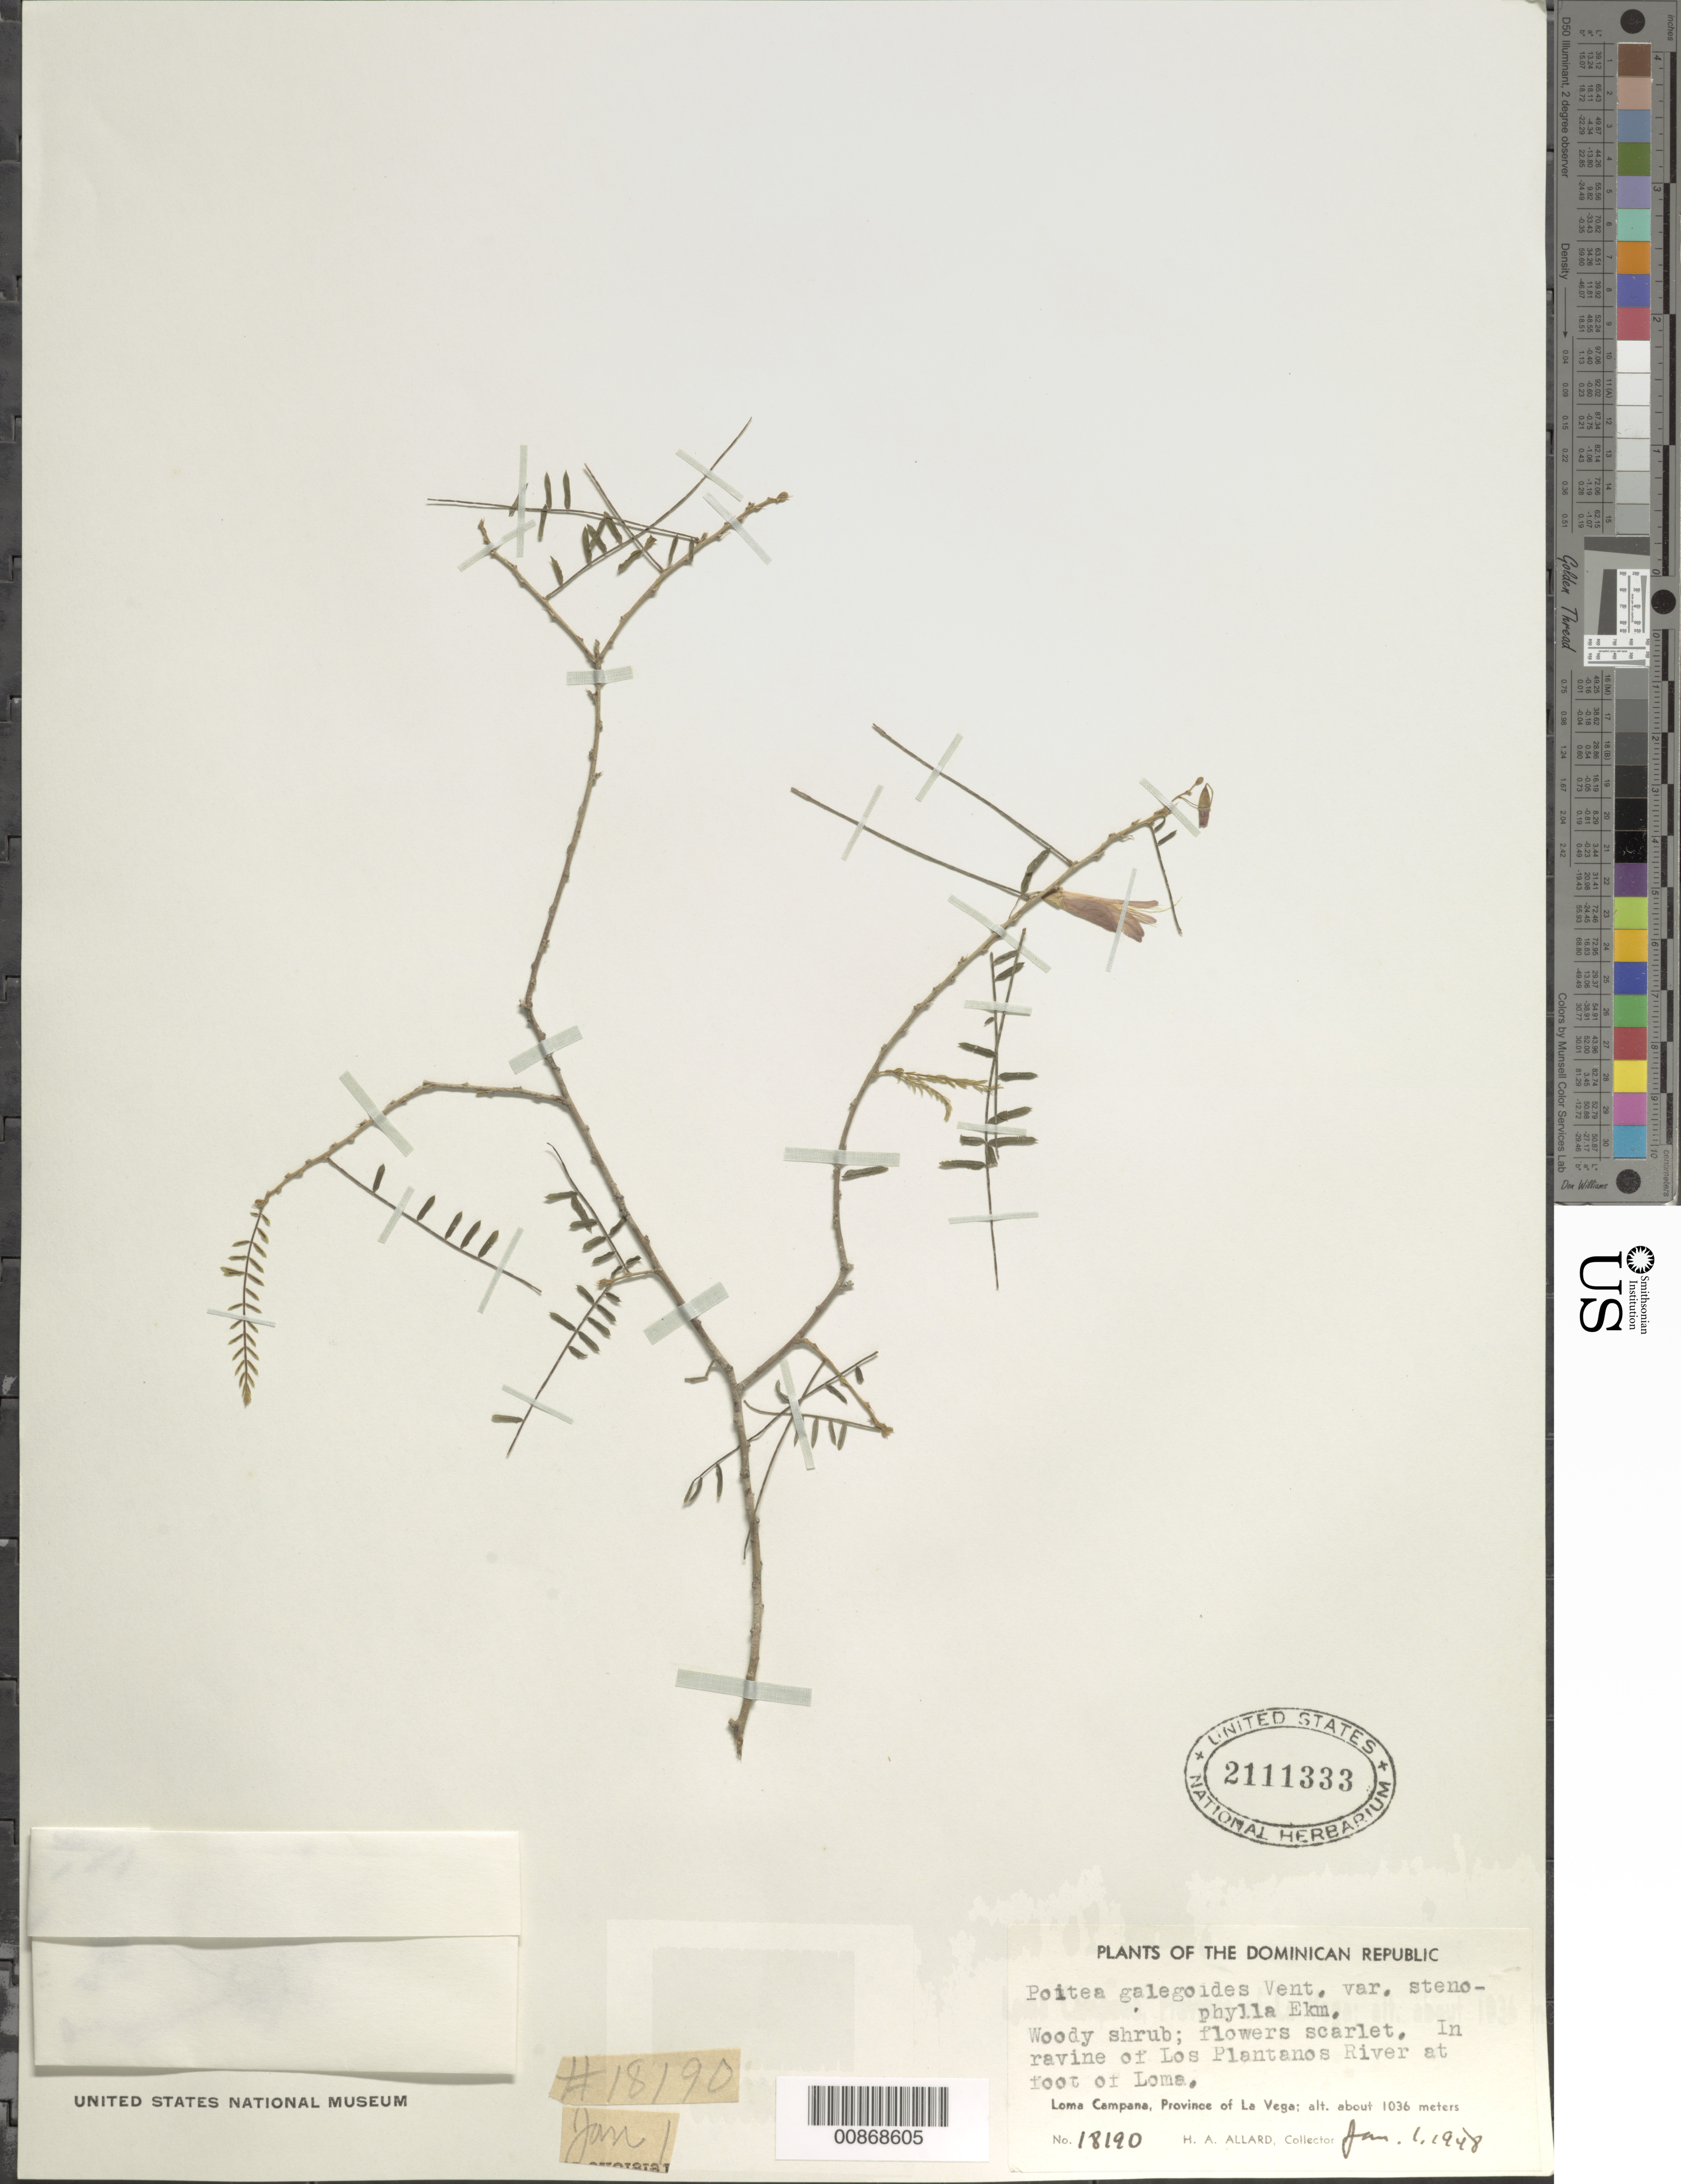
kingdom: Plantae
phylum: Tracheophyta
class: Magnoliopsida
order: Fabales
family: Fabaceae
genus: Poitea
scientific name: Poitea galegoides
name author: Vent.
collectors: H. A. Allard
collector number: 18190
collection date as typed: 01 Jan 1948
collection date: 1948-01-01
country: Dominican Republic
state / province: La Vega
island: Hispaniola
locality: Loma Campana. In ravine of Los Plantanos River at foot of Loma.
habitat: In ravine.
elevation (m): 1036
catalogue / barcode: US 2111333